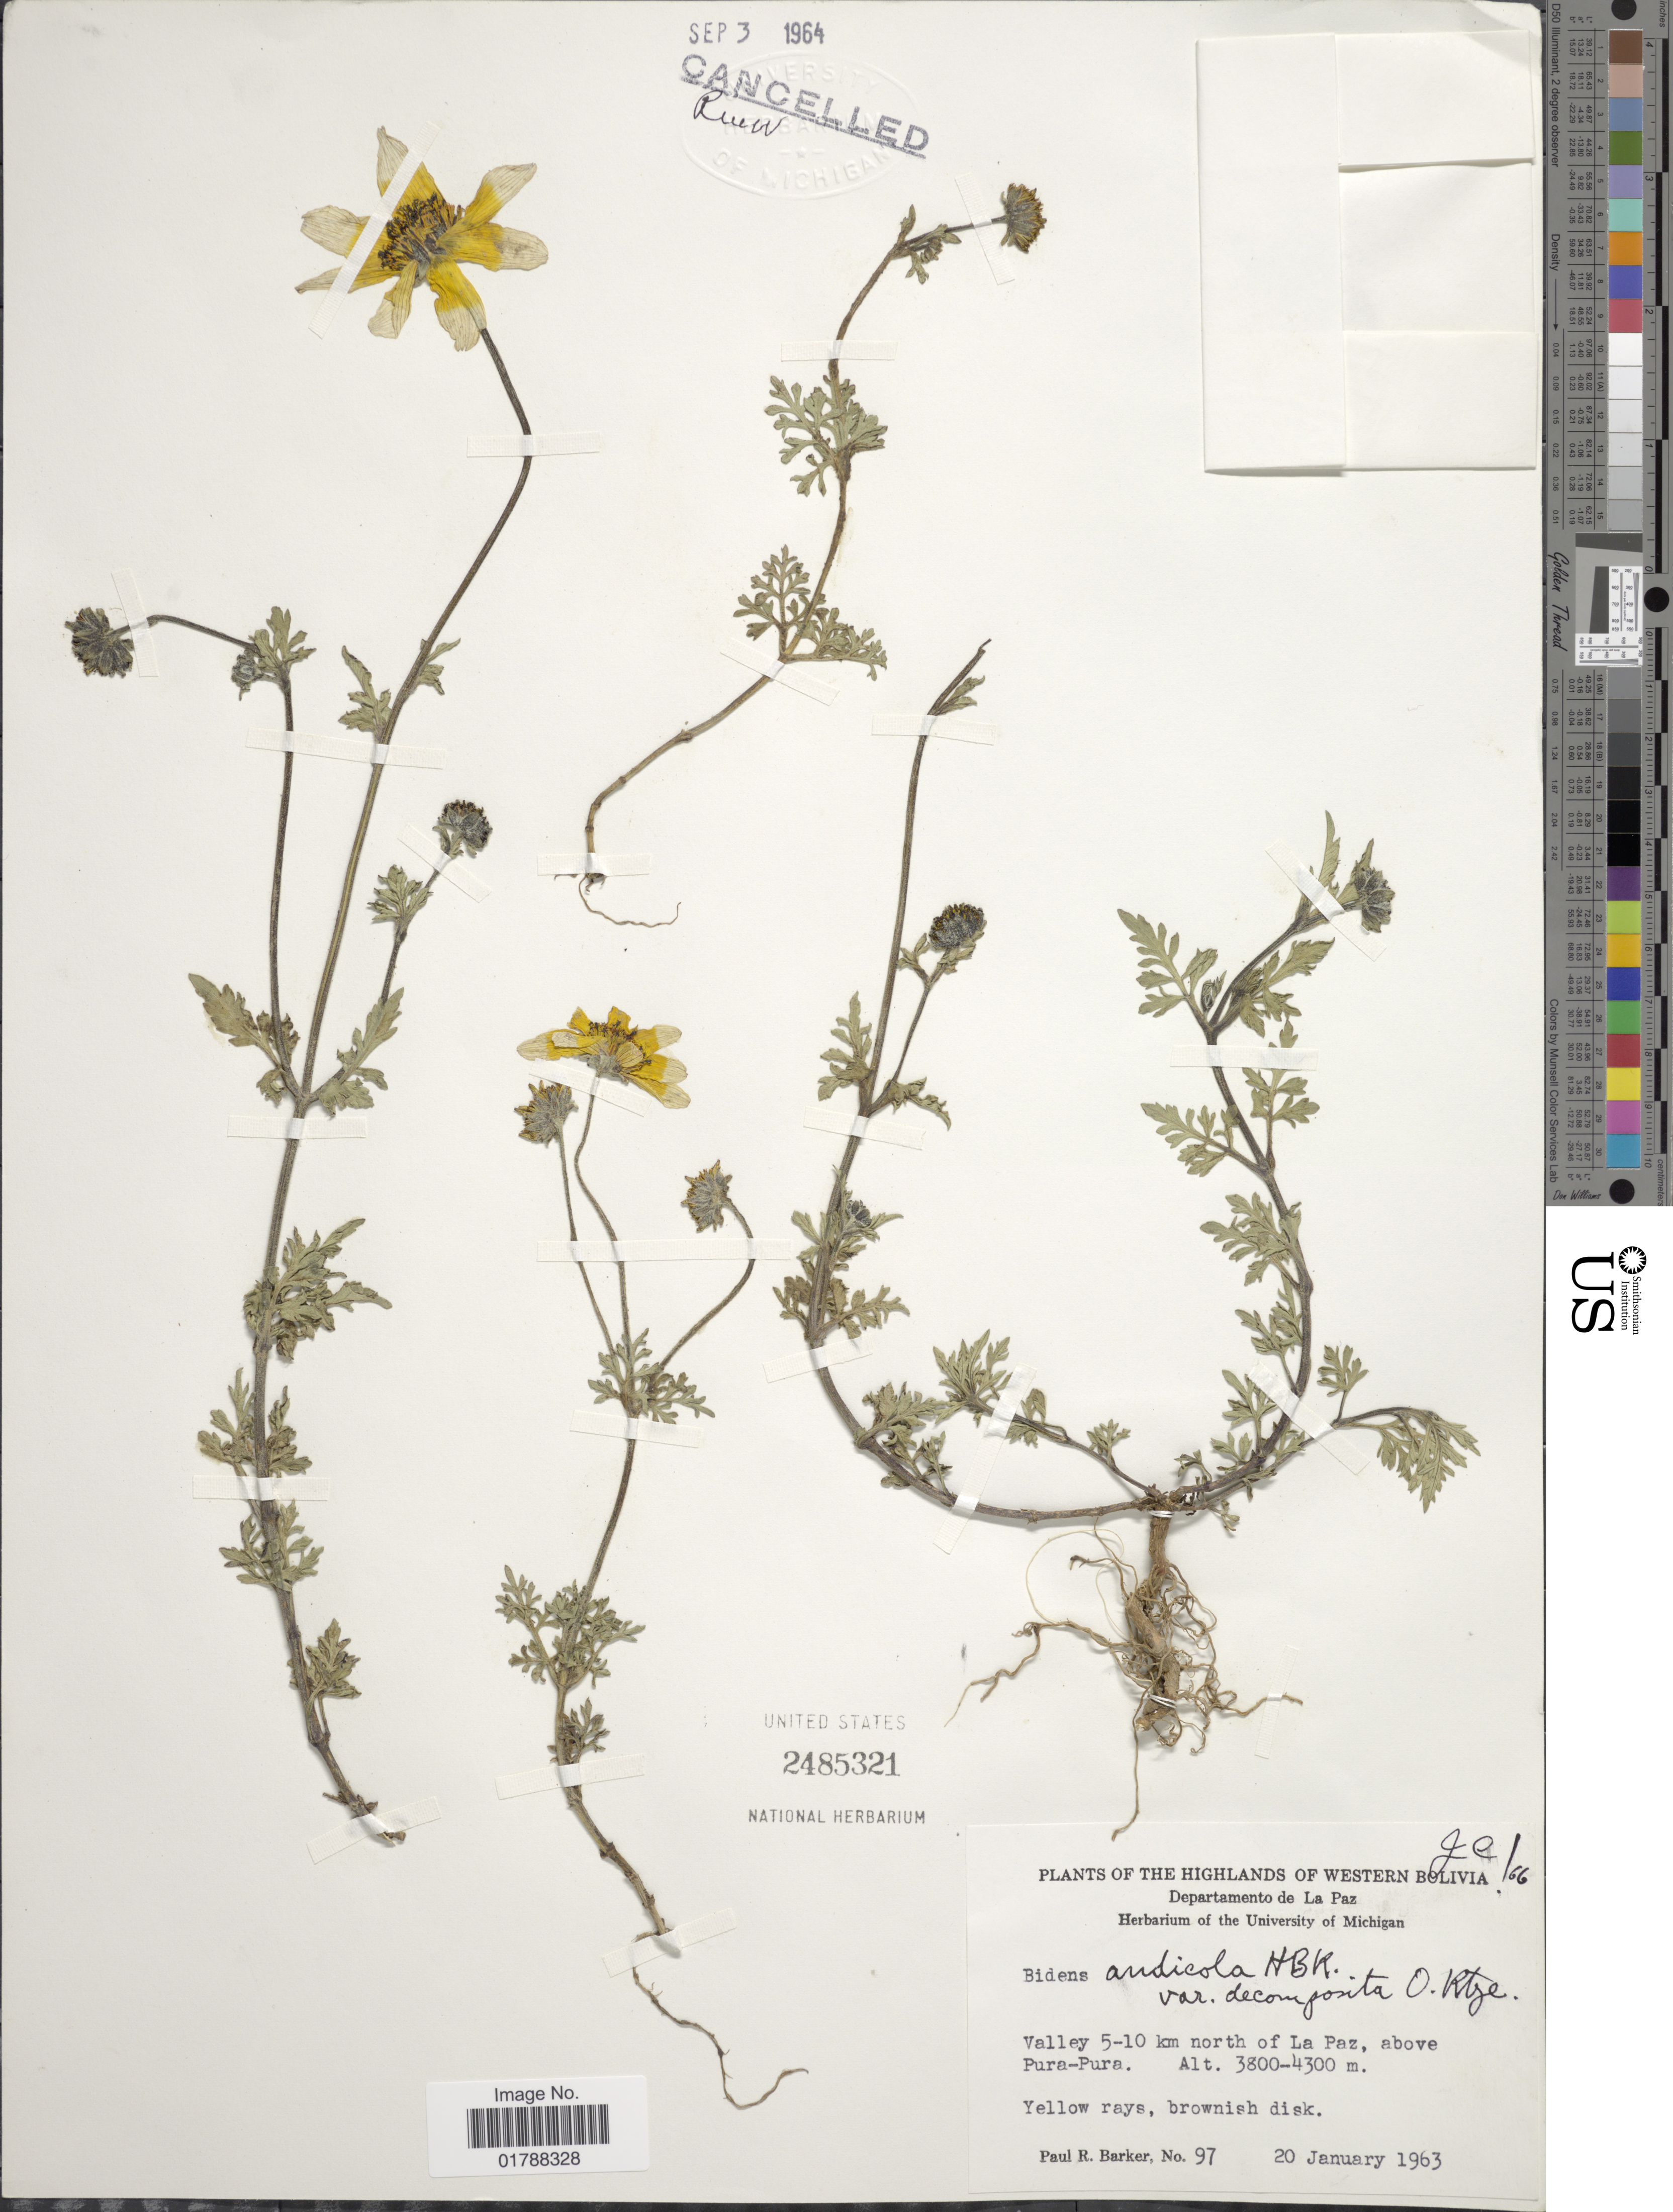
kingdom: Plantae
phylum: Tracheophyta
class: Magnoliopsida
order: Asterales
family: Asteraceae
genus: Bidens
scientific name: Bidens andicola var. decomposita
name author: Kuntze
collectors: P. R. Barker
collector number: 97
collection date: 1963-01-20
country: Bolivia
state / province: La Paz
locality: Highlands of Western Bolivia. Valley 5-10 km north of La Paz, above Pura-Pura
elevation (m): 3800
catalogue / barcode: US 2485321